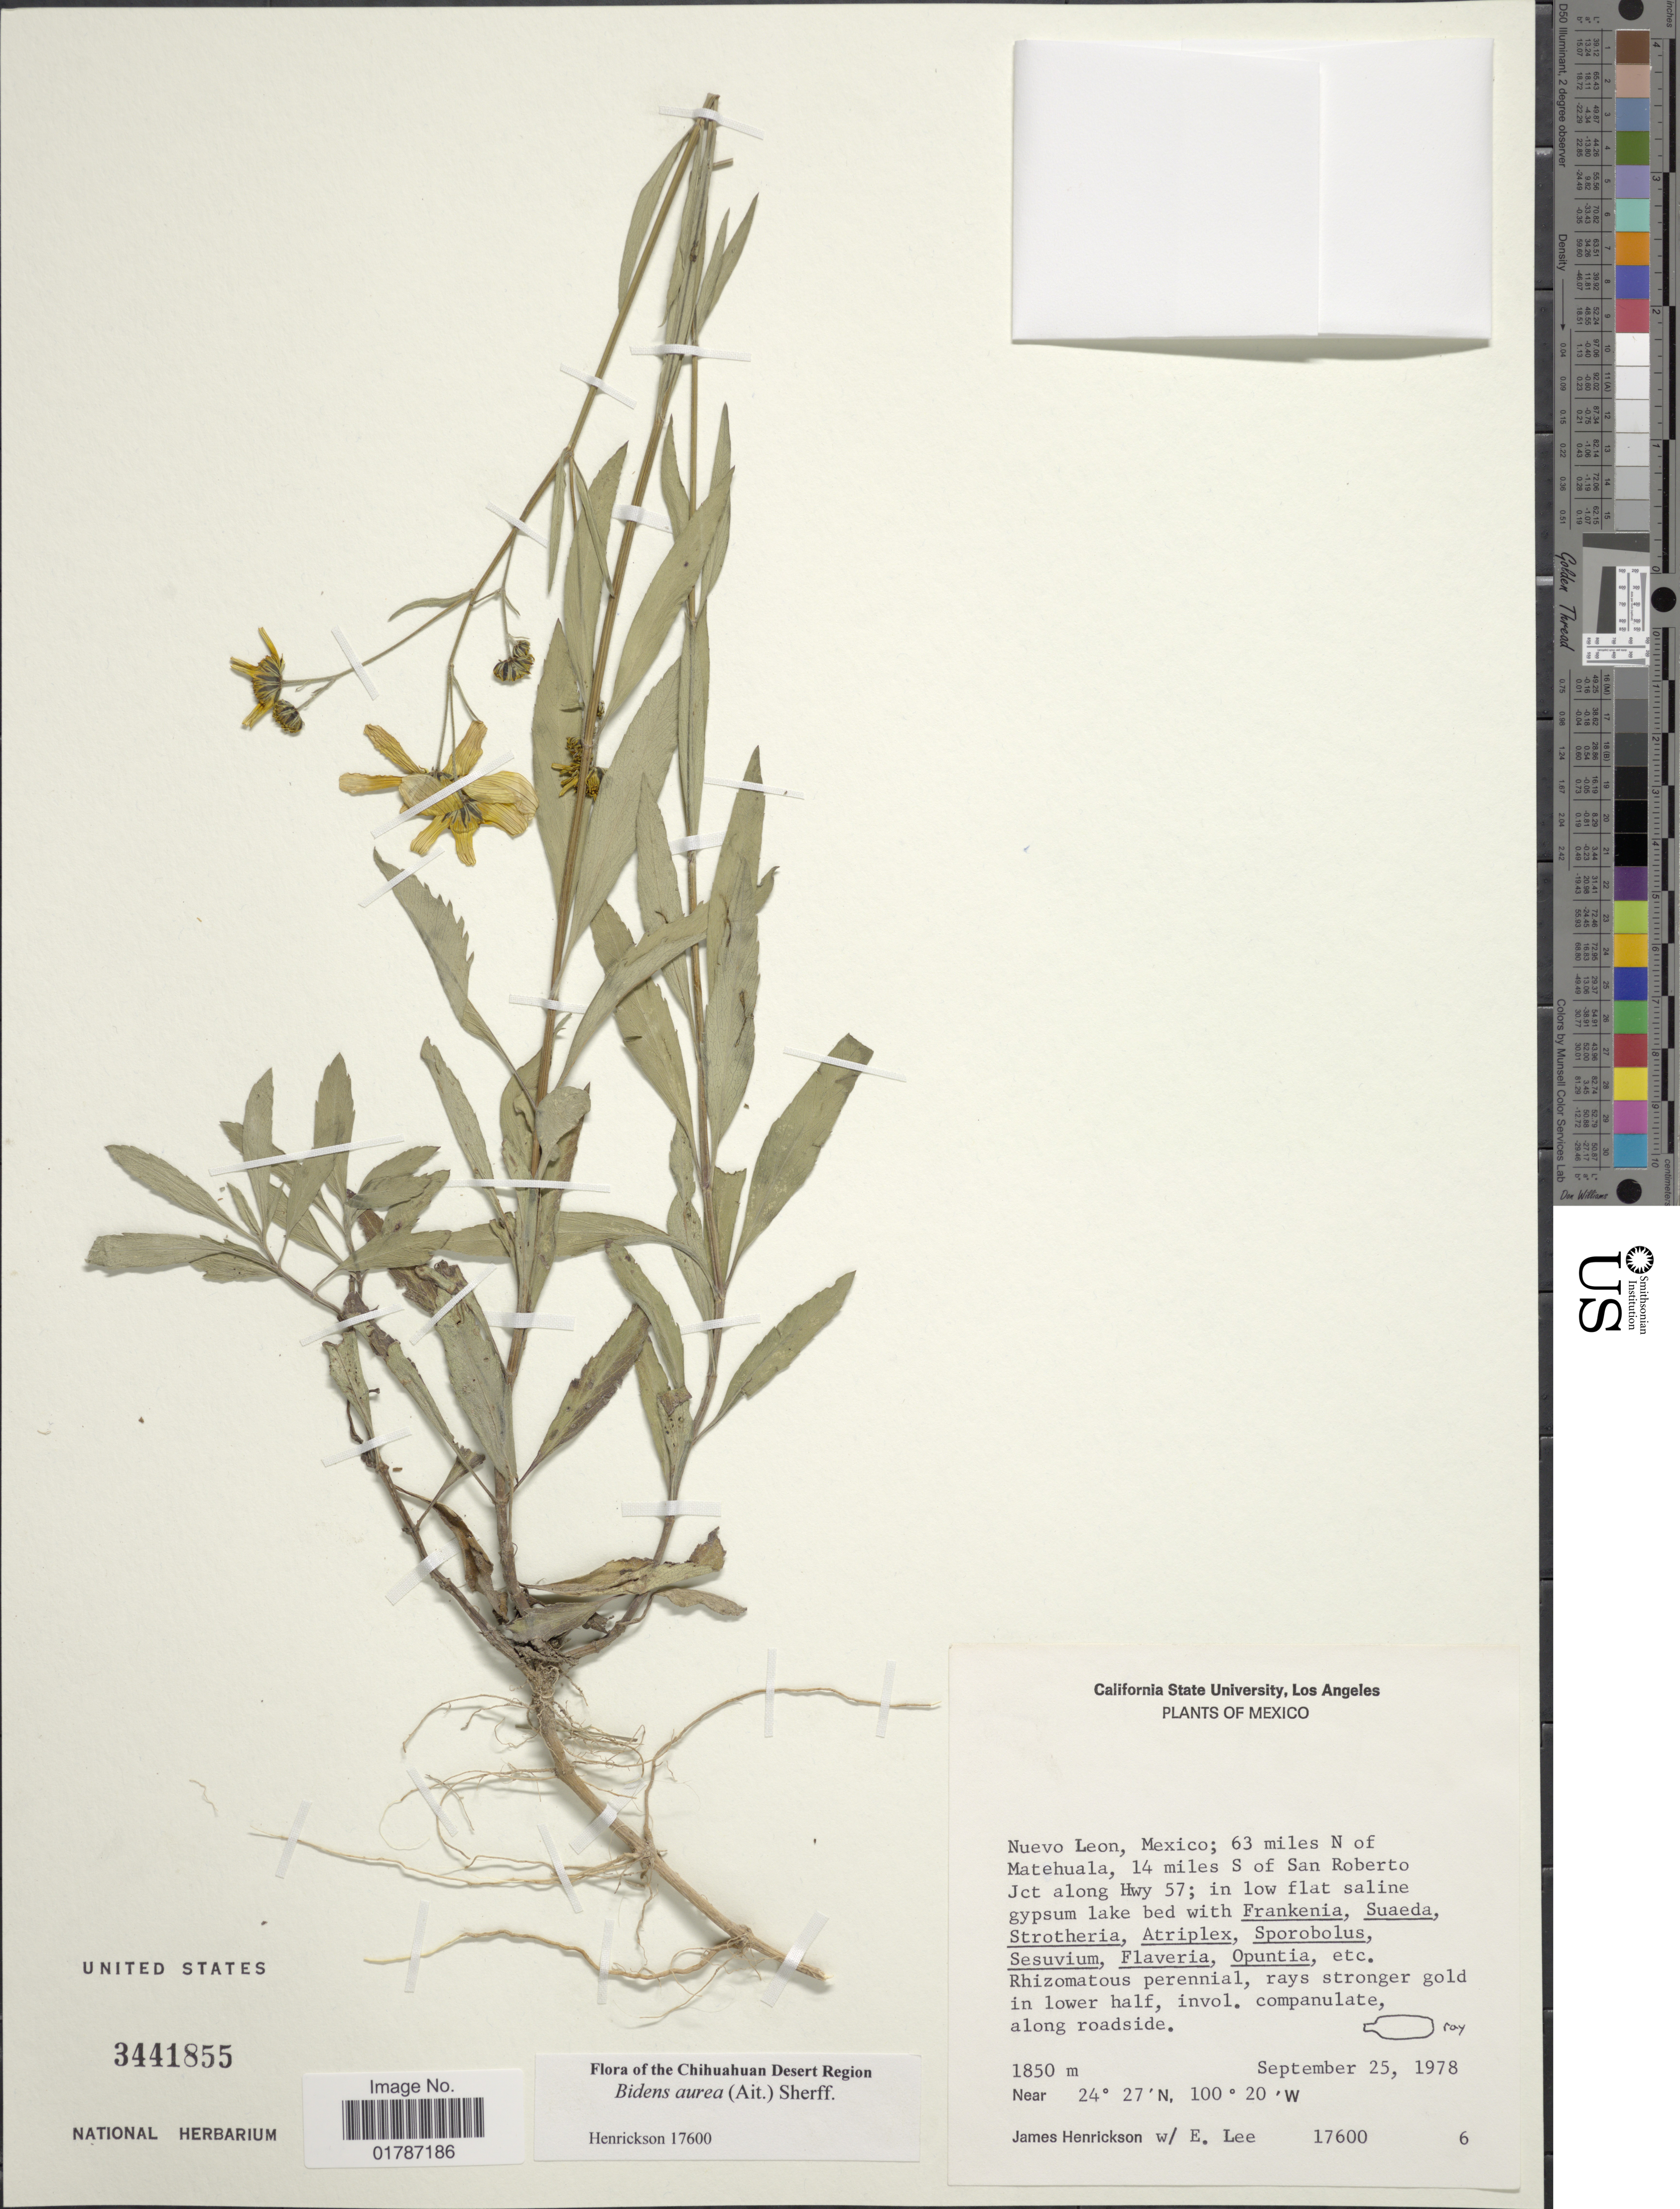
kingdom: Plantae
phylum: Tracheophyta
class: Magnoliopsida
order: Asterales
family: Asteraceae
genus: Bidens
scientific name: Bidens aurea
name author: (Aiton) Sherff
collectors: J. S. Henrickson & E. Lee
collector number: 17600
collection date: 1978-09-25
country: Mexico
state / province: Nuevo León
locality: Nuevo Leon, Mexico: 63 miles N of Matehuala, 14 miles S of San Roberto Jct along Hwy 57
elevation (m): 1850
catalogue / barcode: US 3441855